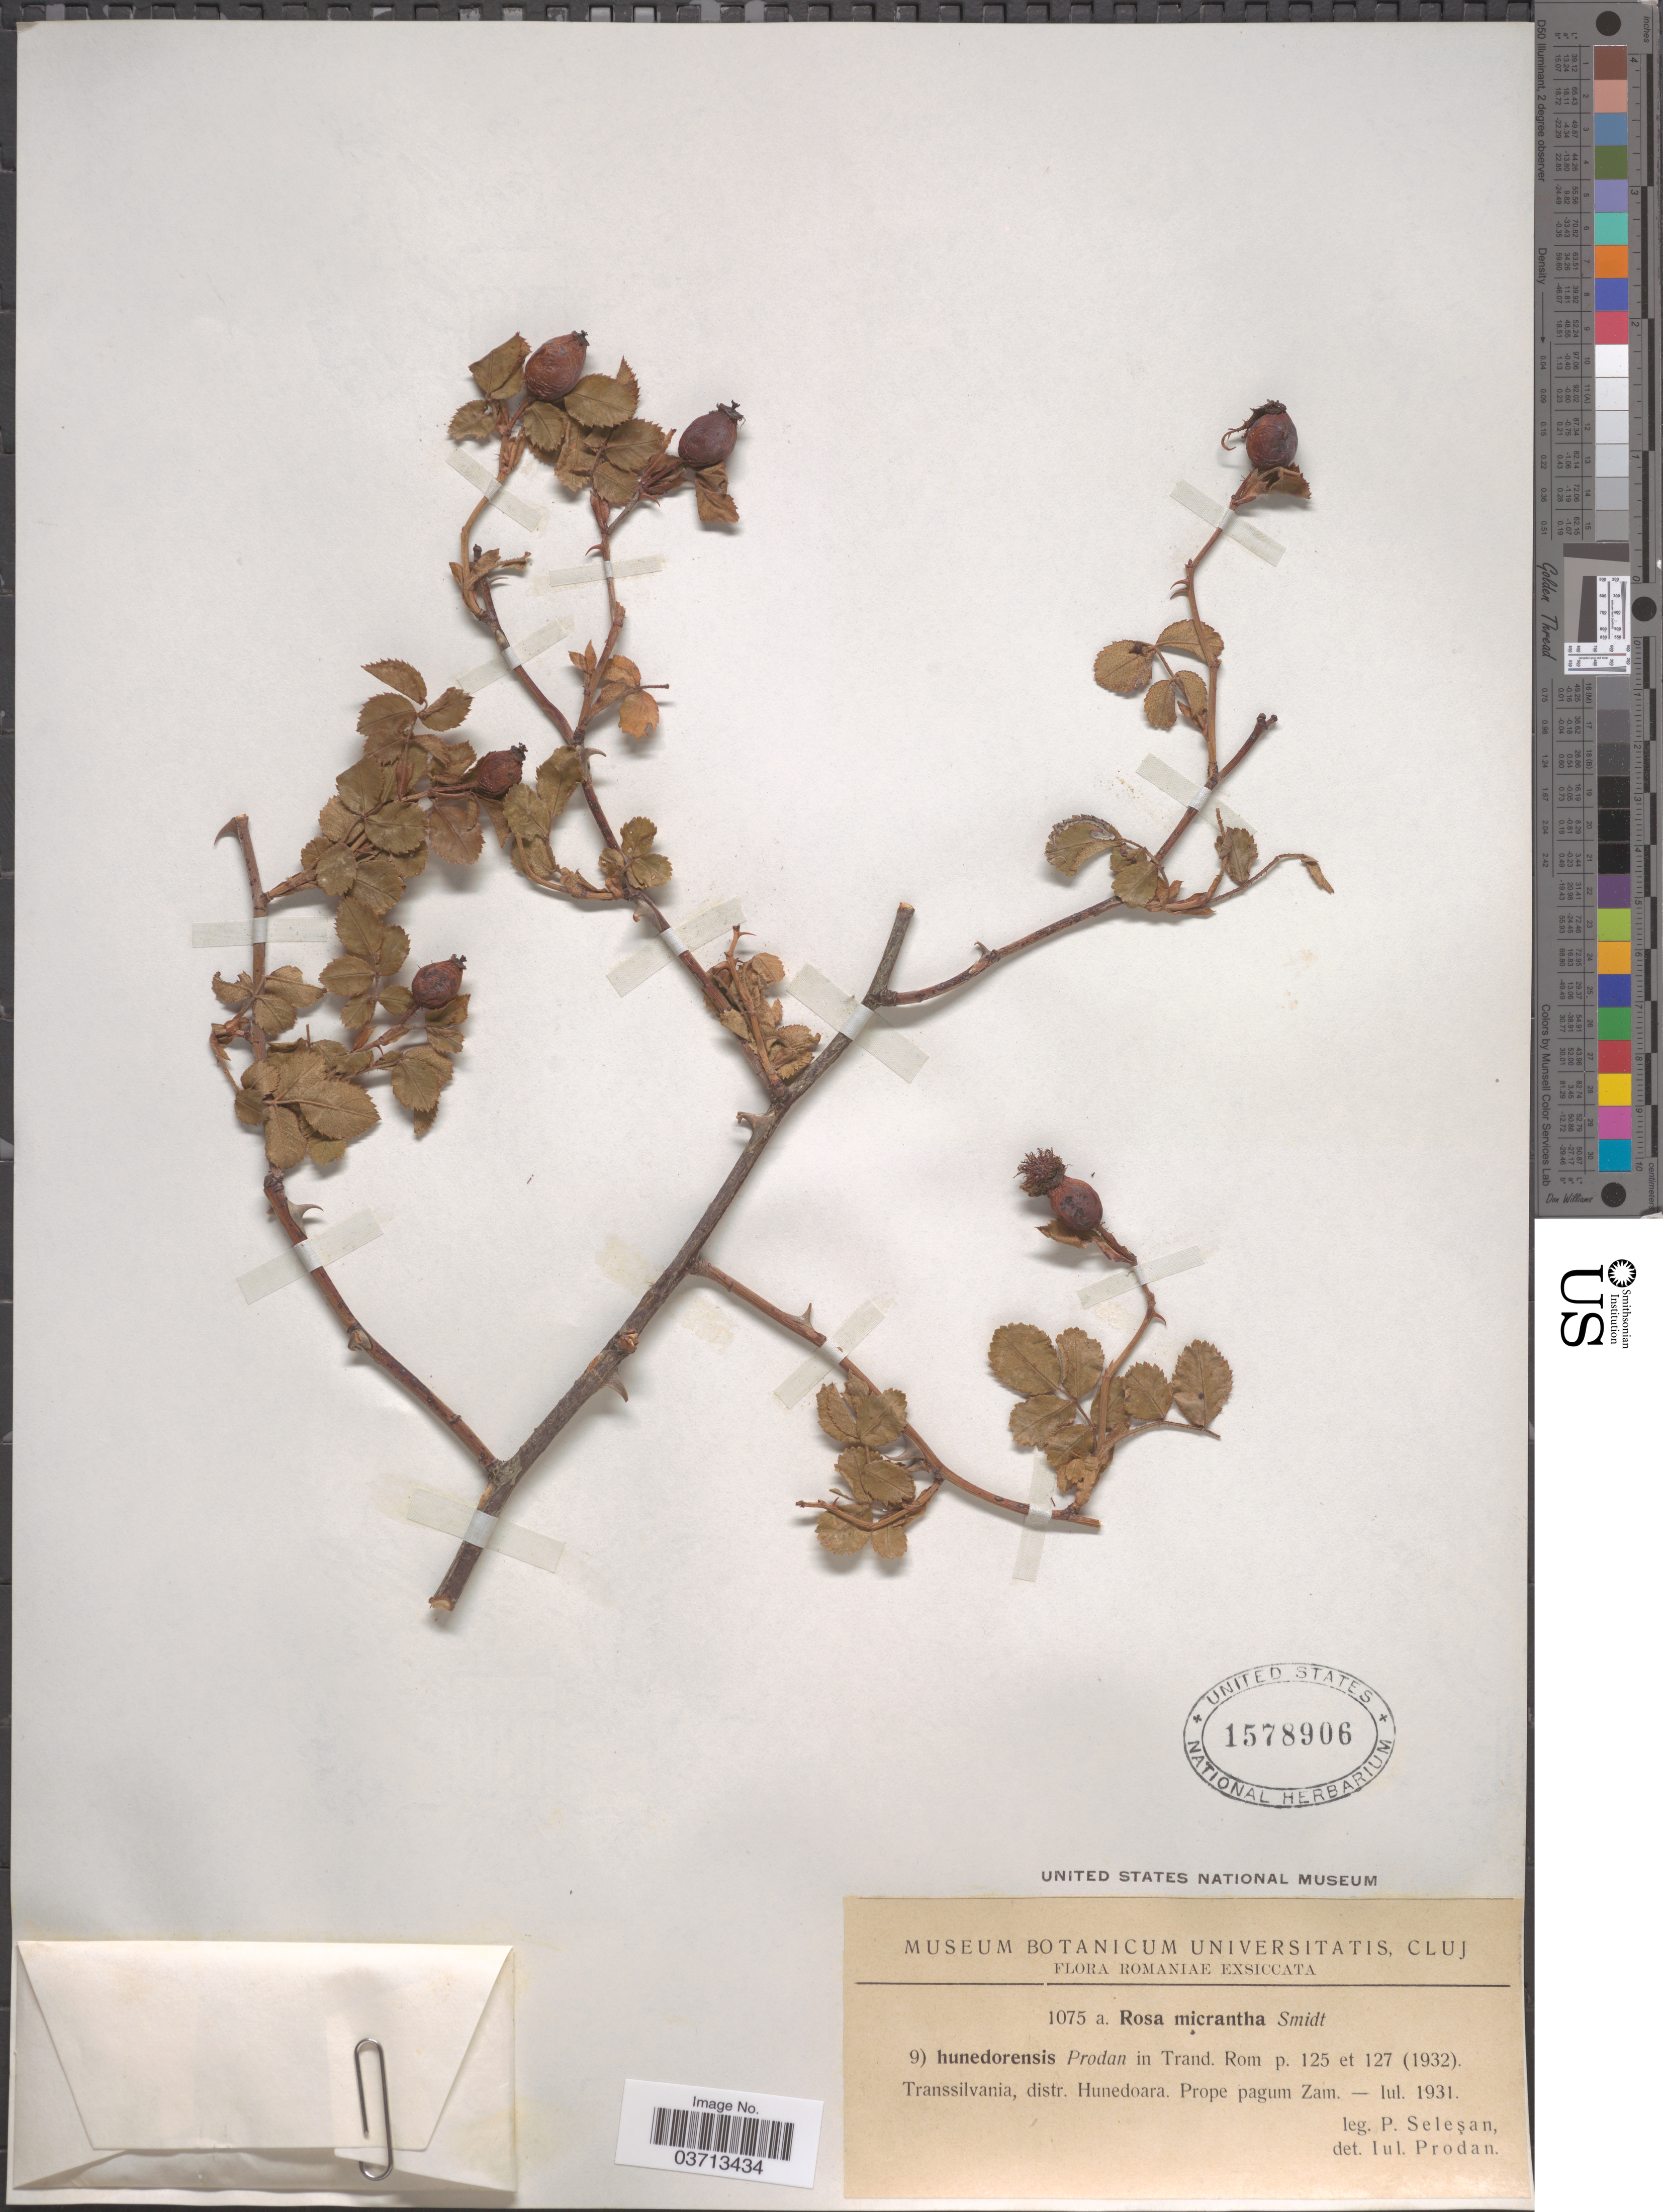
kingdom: Plantae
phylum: Tracheophyta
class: Magnoliopsida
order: Rosales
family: Rosaceae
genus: Rosa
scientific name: Rosa micrantha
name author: Borrer ex Small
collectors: P. Seleşan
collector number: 1075a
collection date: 1931-07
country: Romania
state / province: Hunedoara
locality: Transsilvania, distr. Hunedoara. Prope pagum Zam.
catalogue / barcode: US 1578906